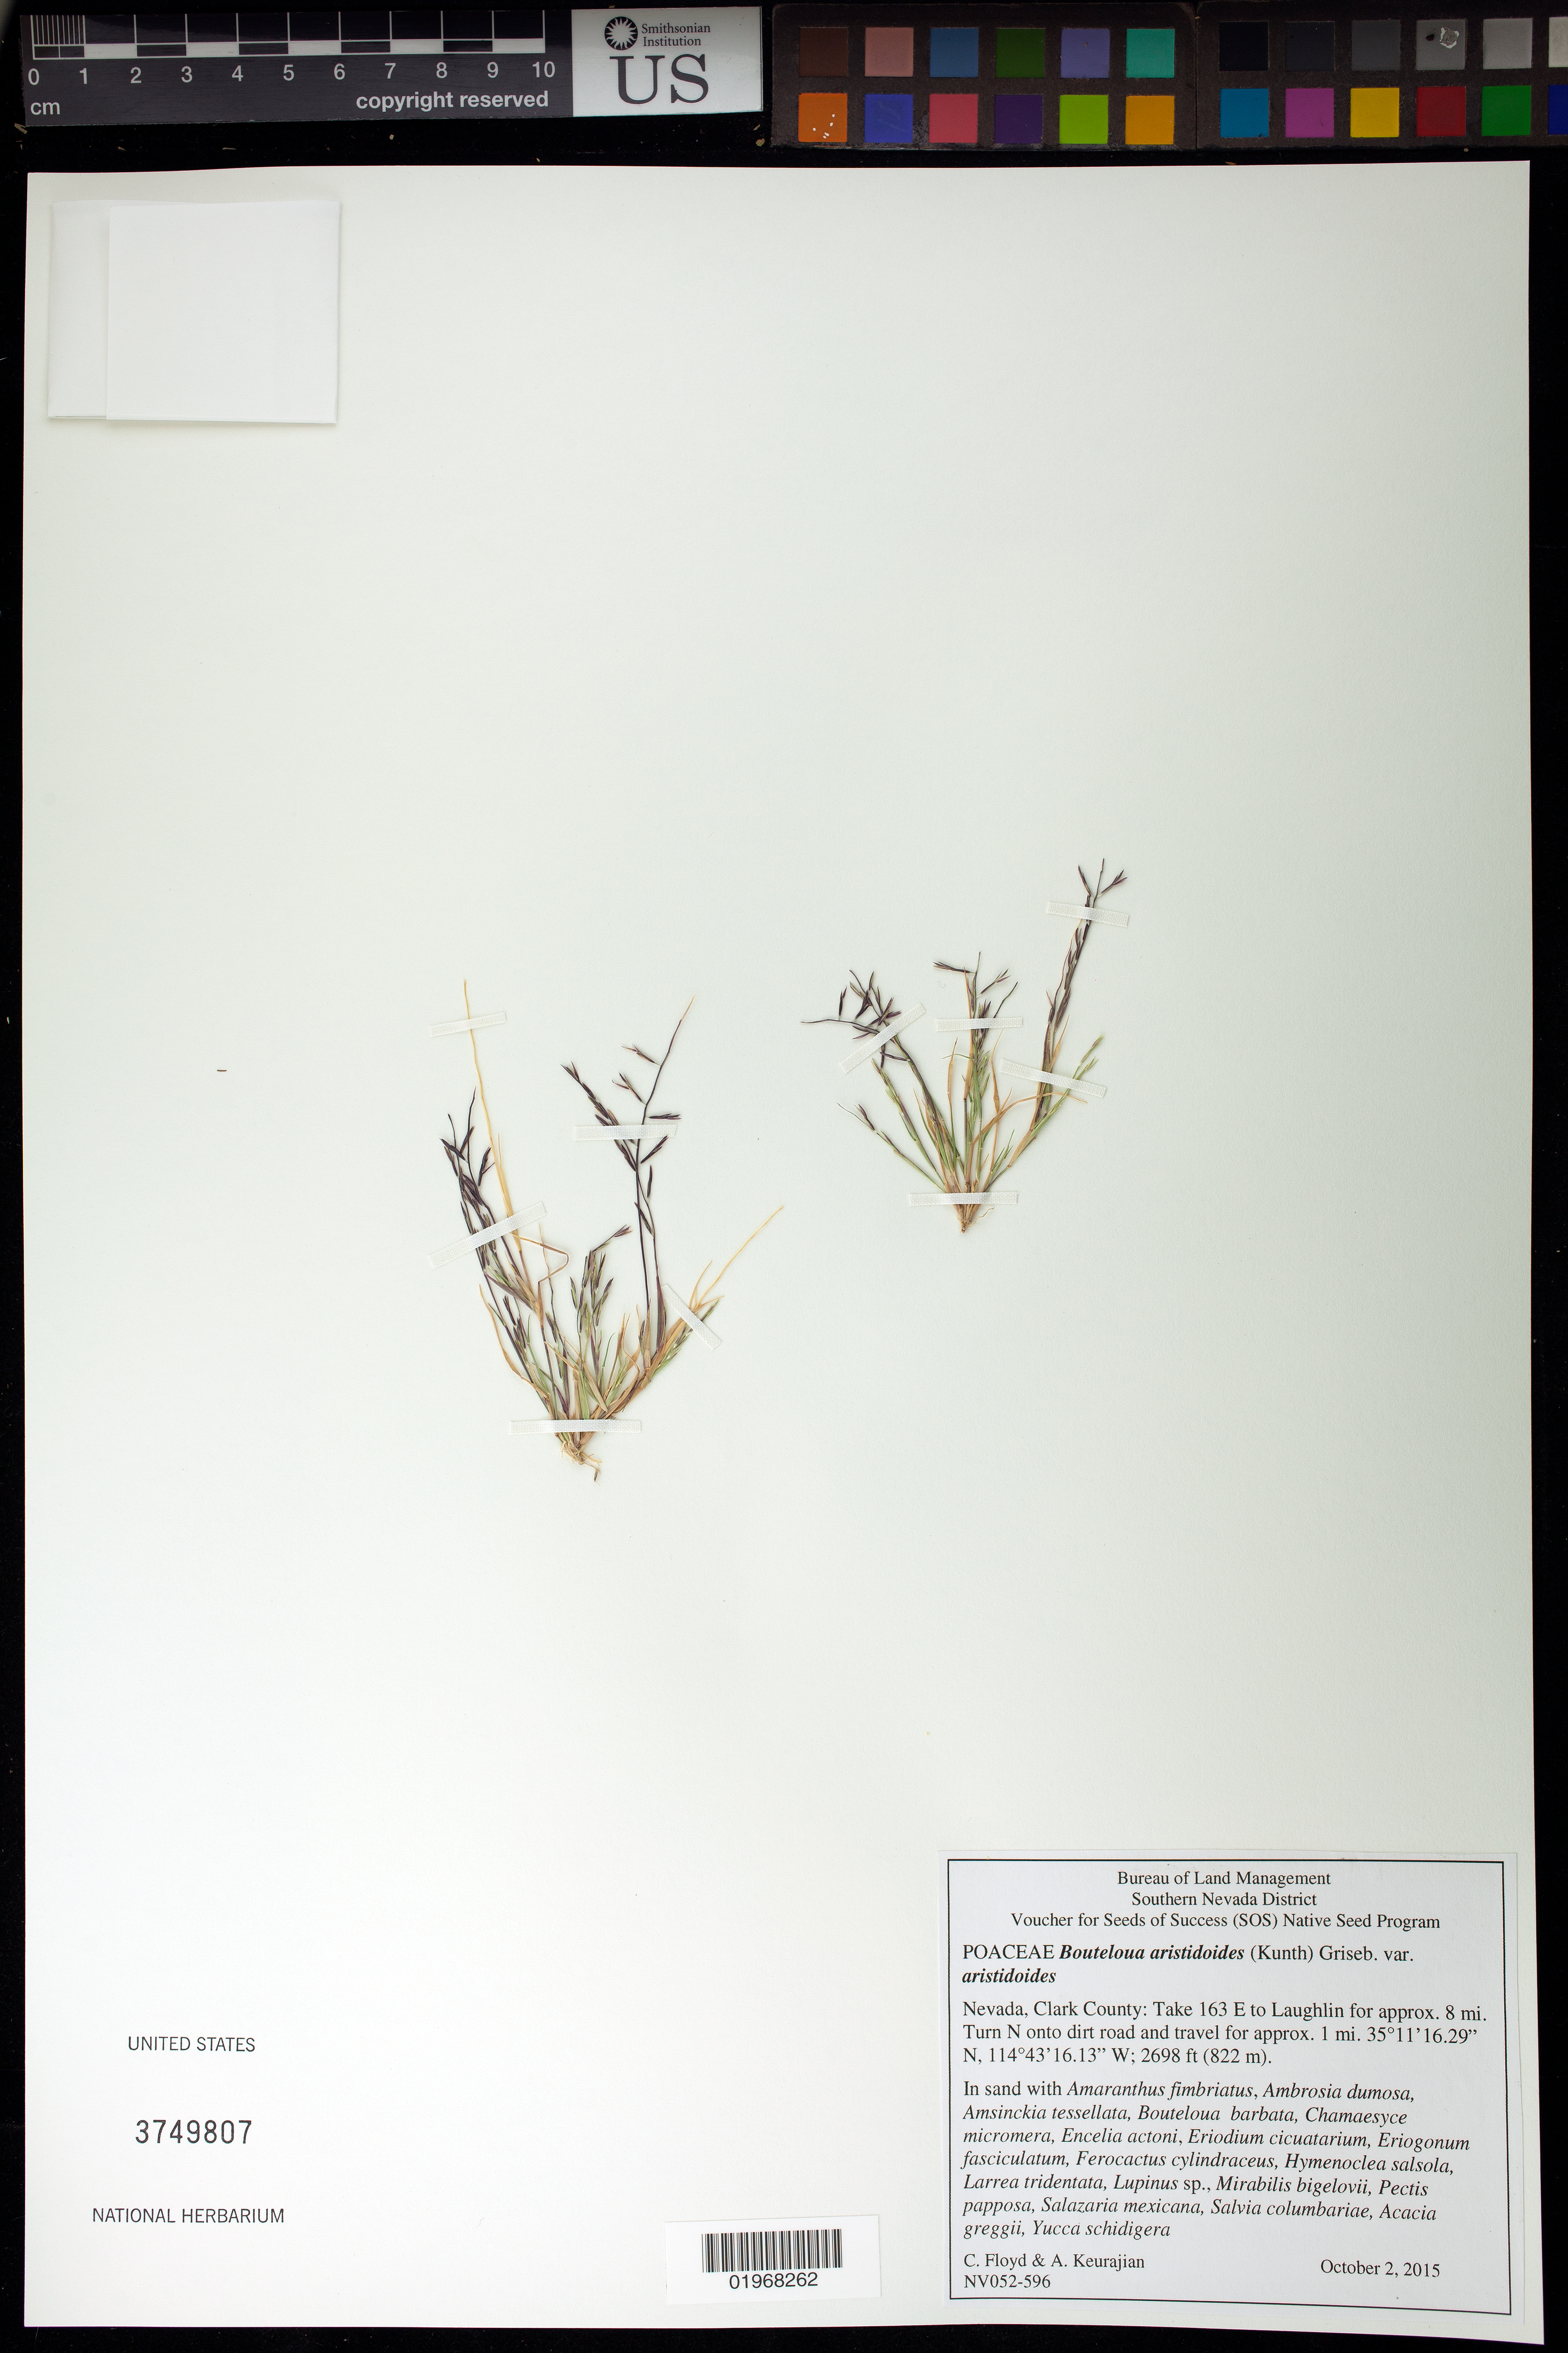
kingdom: Plantae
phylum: Tracheophyta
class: Liliopsida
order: Poales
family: Poaceae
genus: Bouteloua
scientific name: Bouteloua aristidoides var. aristidoides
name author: (Kunth) Griseb.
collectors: C. Floyd & A. Keurajian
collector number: NV052-596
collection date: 2015-10-02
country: United States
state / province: Nevada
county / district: Clark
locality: Piute-Eldorado ACEC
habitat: Sand. With Encelia actoni, Salvia columbariae, Acacia gregii, ect.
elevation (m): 822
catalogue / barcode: US 3749807